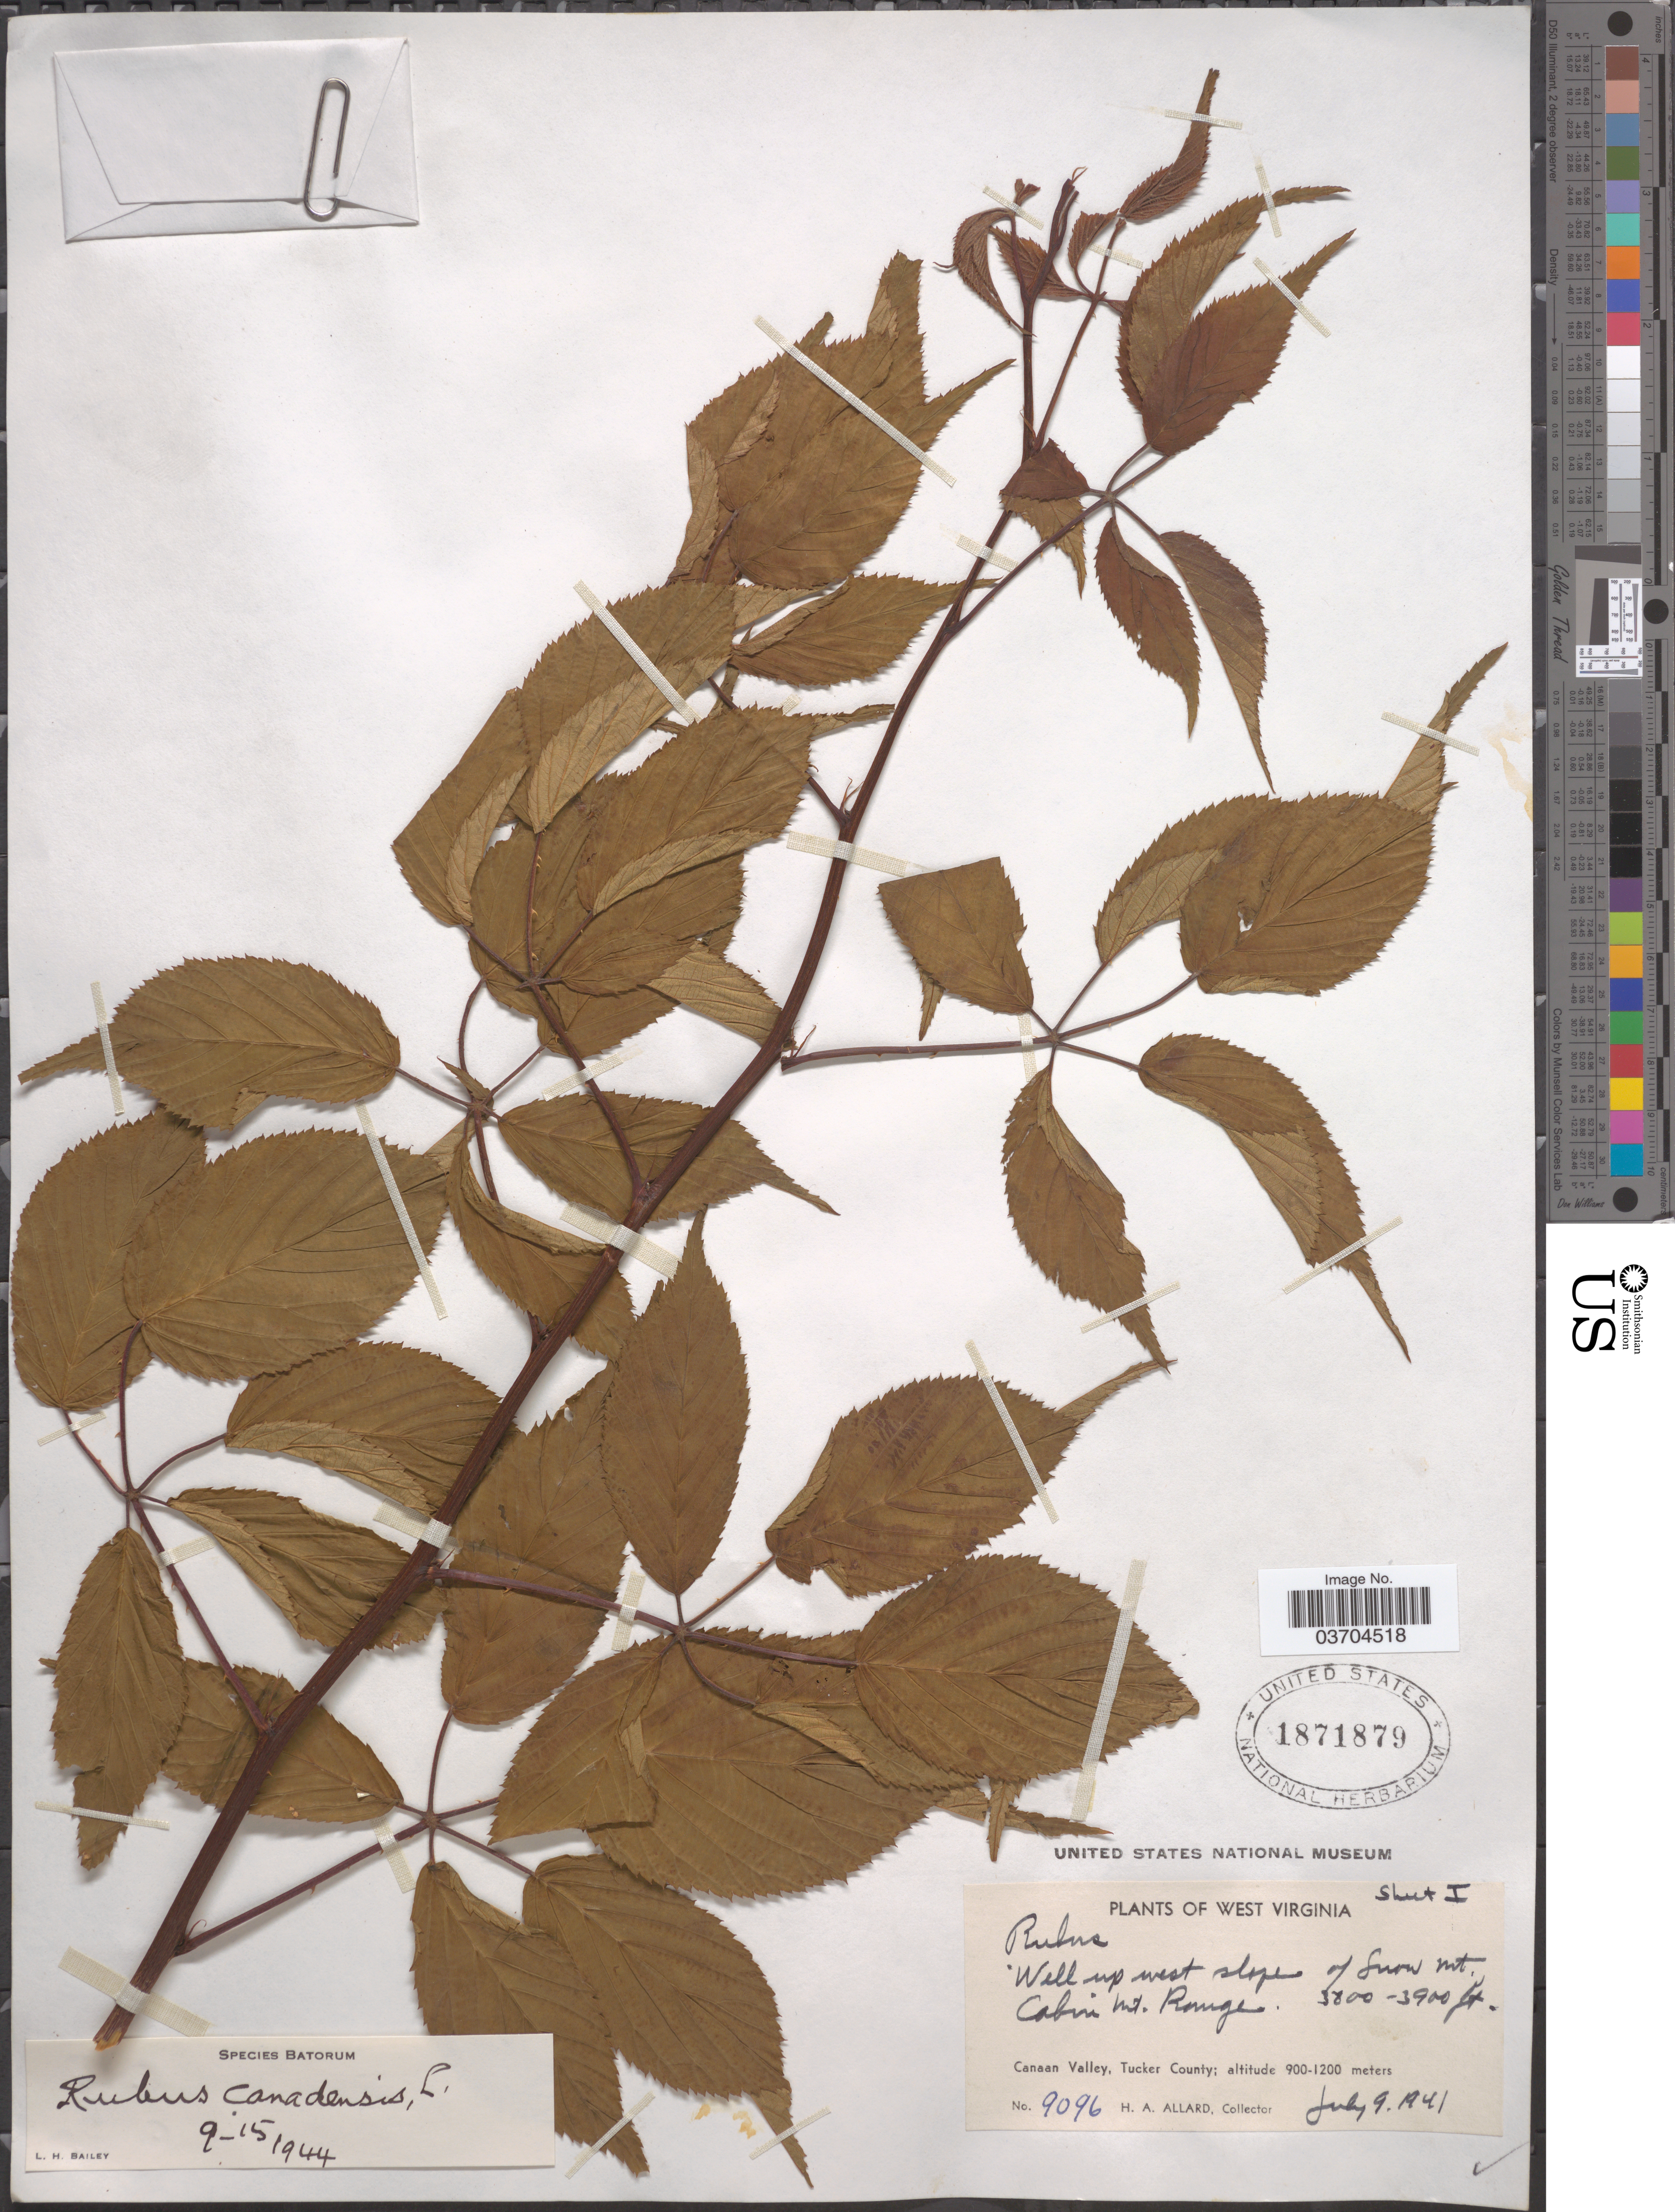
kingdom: Plantae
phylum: Tracheophyta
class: Magnoliopsida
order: Rosales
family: Rosaceae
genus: Rubus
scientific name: Rubus canadensis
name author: L.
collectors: H. A. Allard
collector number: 9096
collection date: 1941-07-09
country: United States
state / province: West Virginia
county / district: Tucker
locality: Well up west slope of Snow Mt., Cabin Mt. Range. Canaan Valley, Tucker County.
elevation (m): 1158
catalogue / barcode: US 1871879